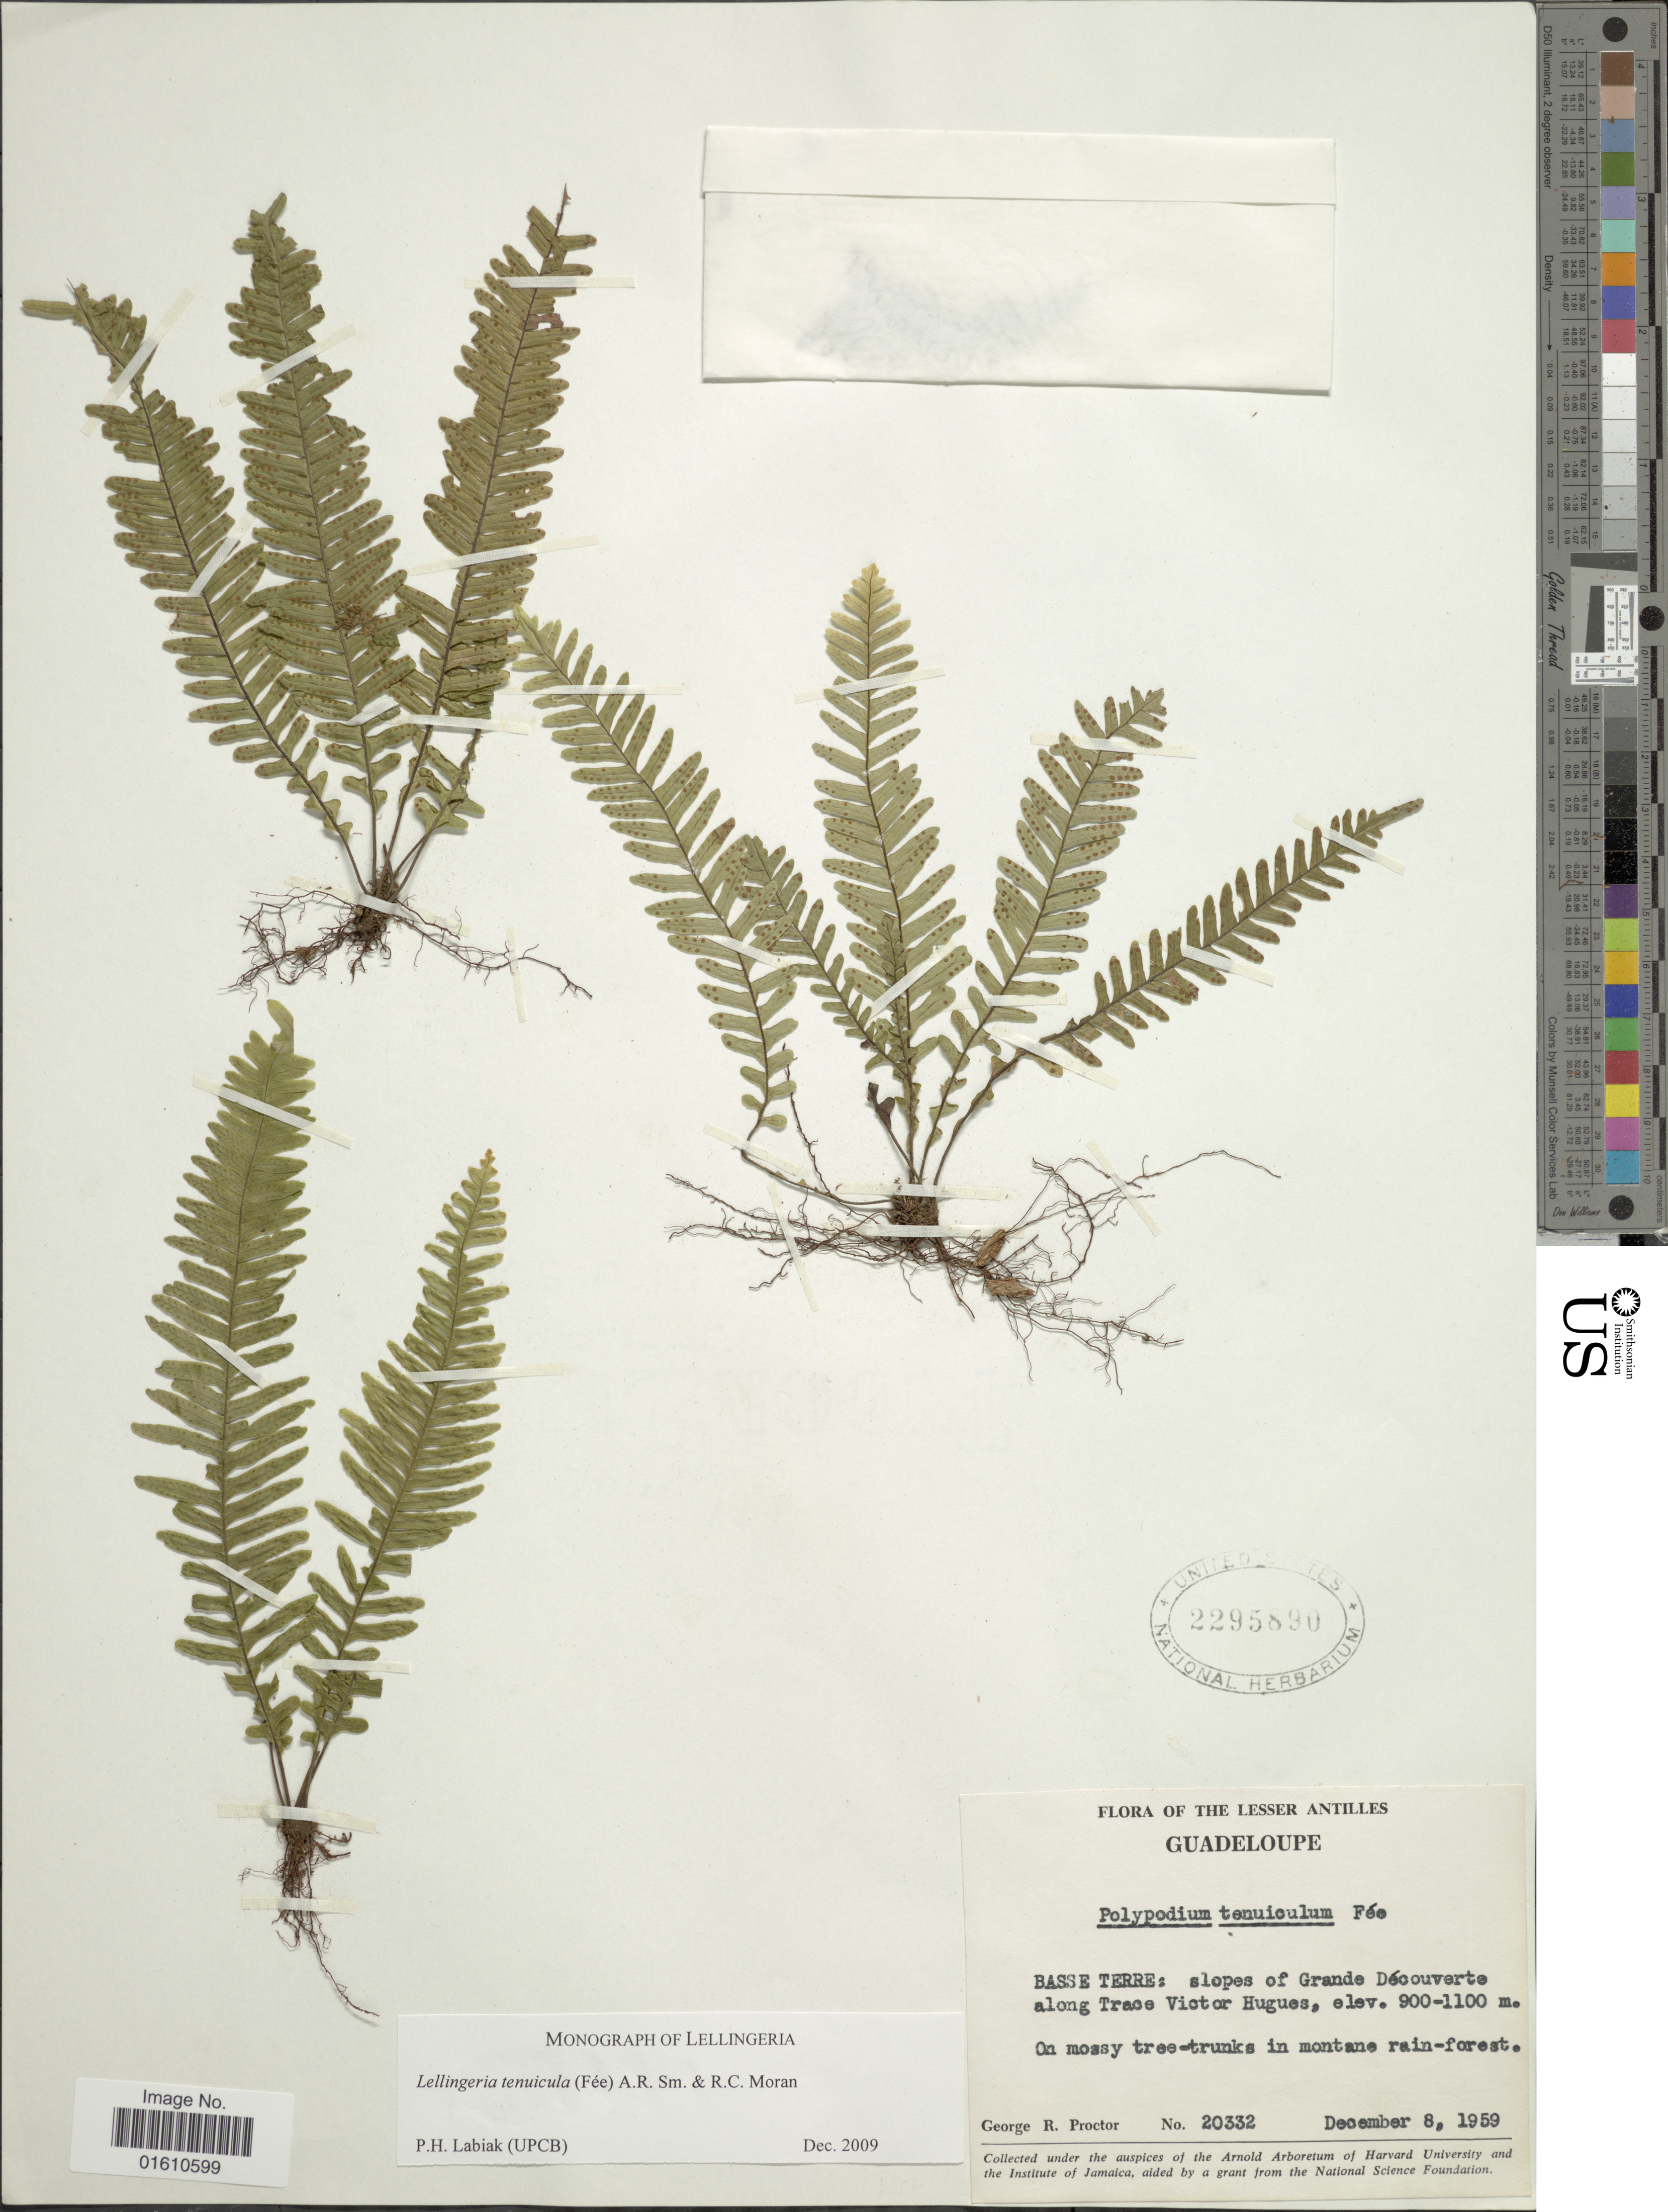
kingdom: Plantae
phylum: Tracheophyta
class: Polypodiopsida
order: Polypodiales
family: Polypodiaceae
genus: Lellingeria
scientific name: Lellingeria tenuicula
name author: (Fée) A.R. Sm. & R.C. Moran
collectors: G. R. Proctor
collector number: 20332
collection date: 1959-12-08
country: Guadeloupe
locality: Basse Terre: slopes of Grande Decouverte along Trace Victor Hugues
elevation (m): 900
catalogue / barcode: US 2295890